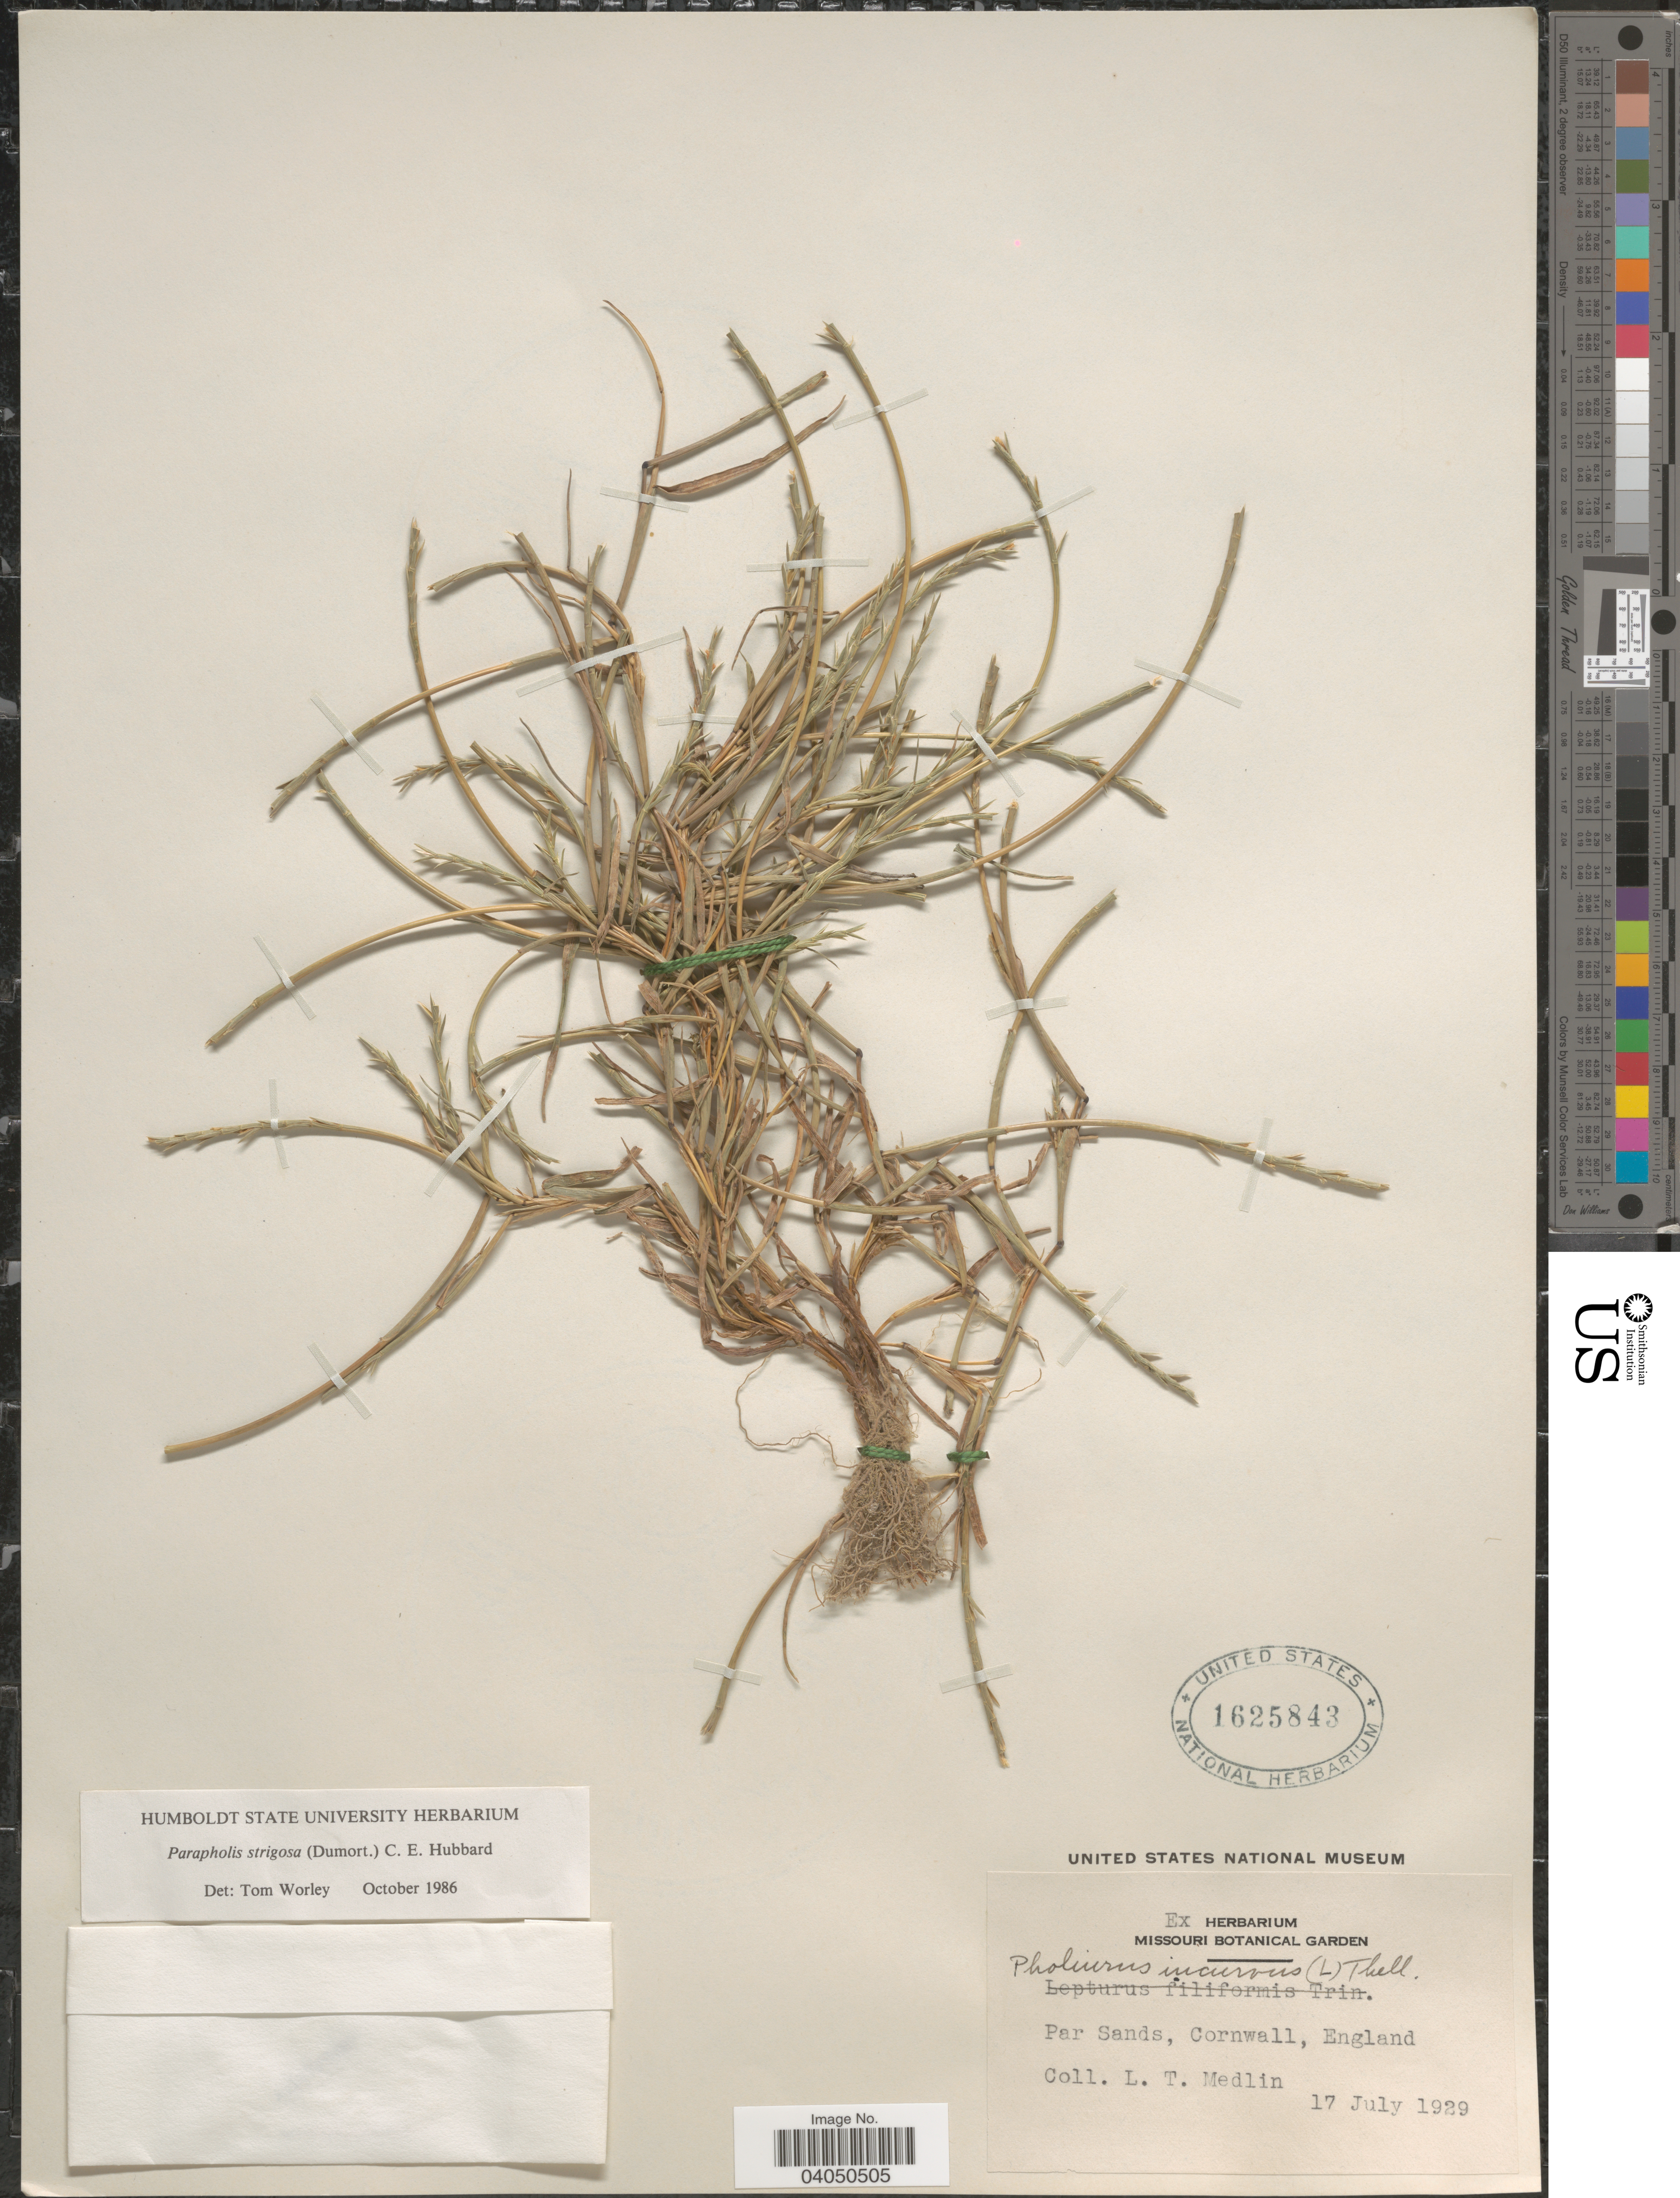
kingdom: Plantae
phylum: Tracheophyta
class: Liliopsida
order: Poales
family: Poaceae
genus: Parapholis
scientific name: Parapholis strigosa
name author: (Dumort.) C.E. Hubb.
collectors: L. Medlin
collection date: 1929-07-17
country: United Kingdom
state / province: England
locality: Par Sands, Cornwall.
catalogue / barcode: US 1625843